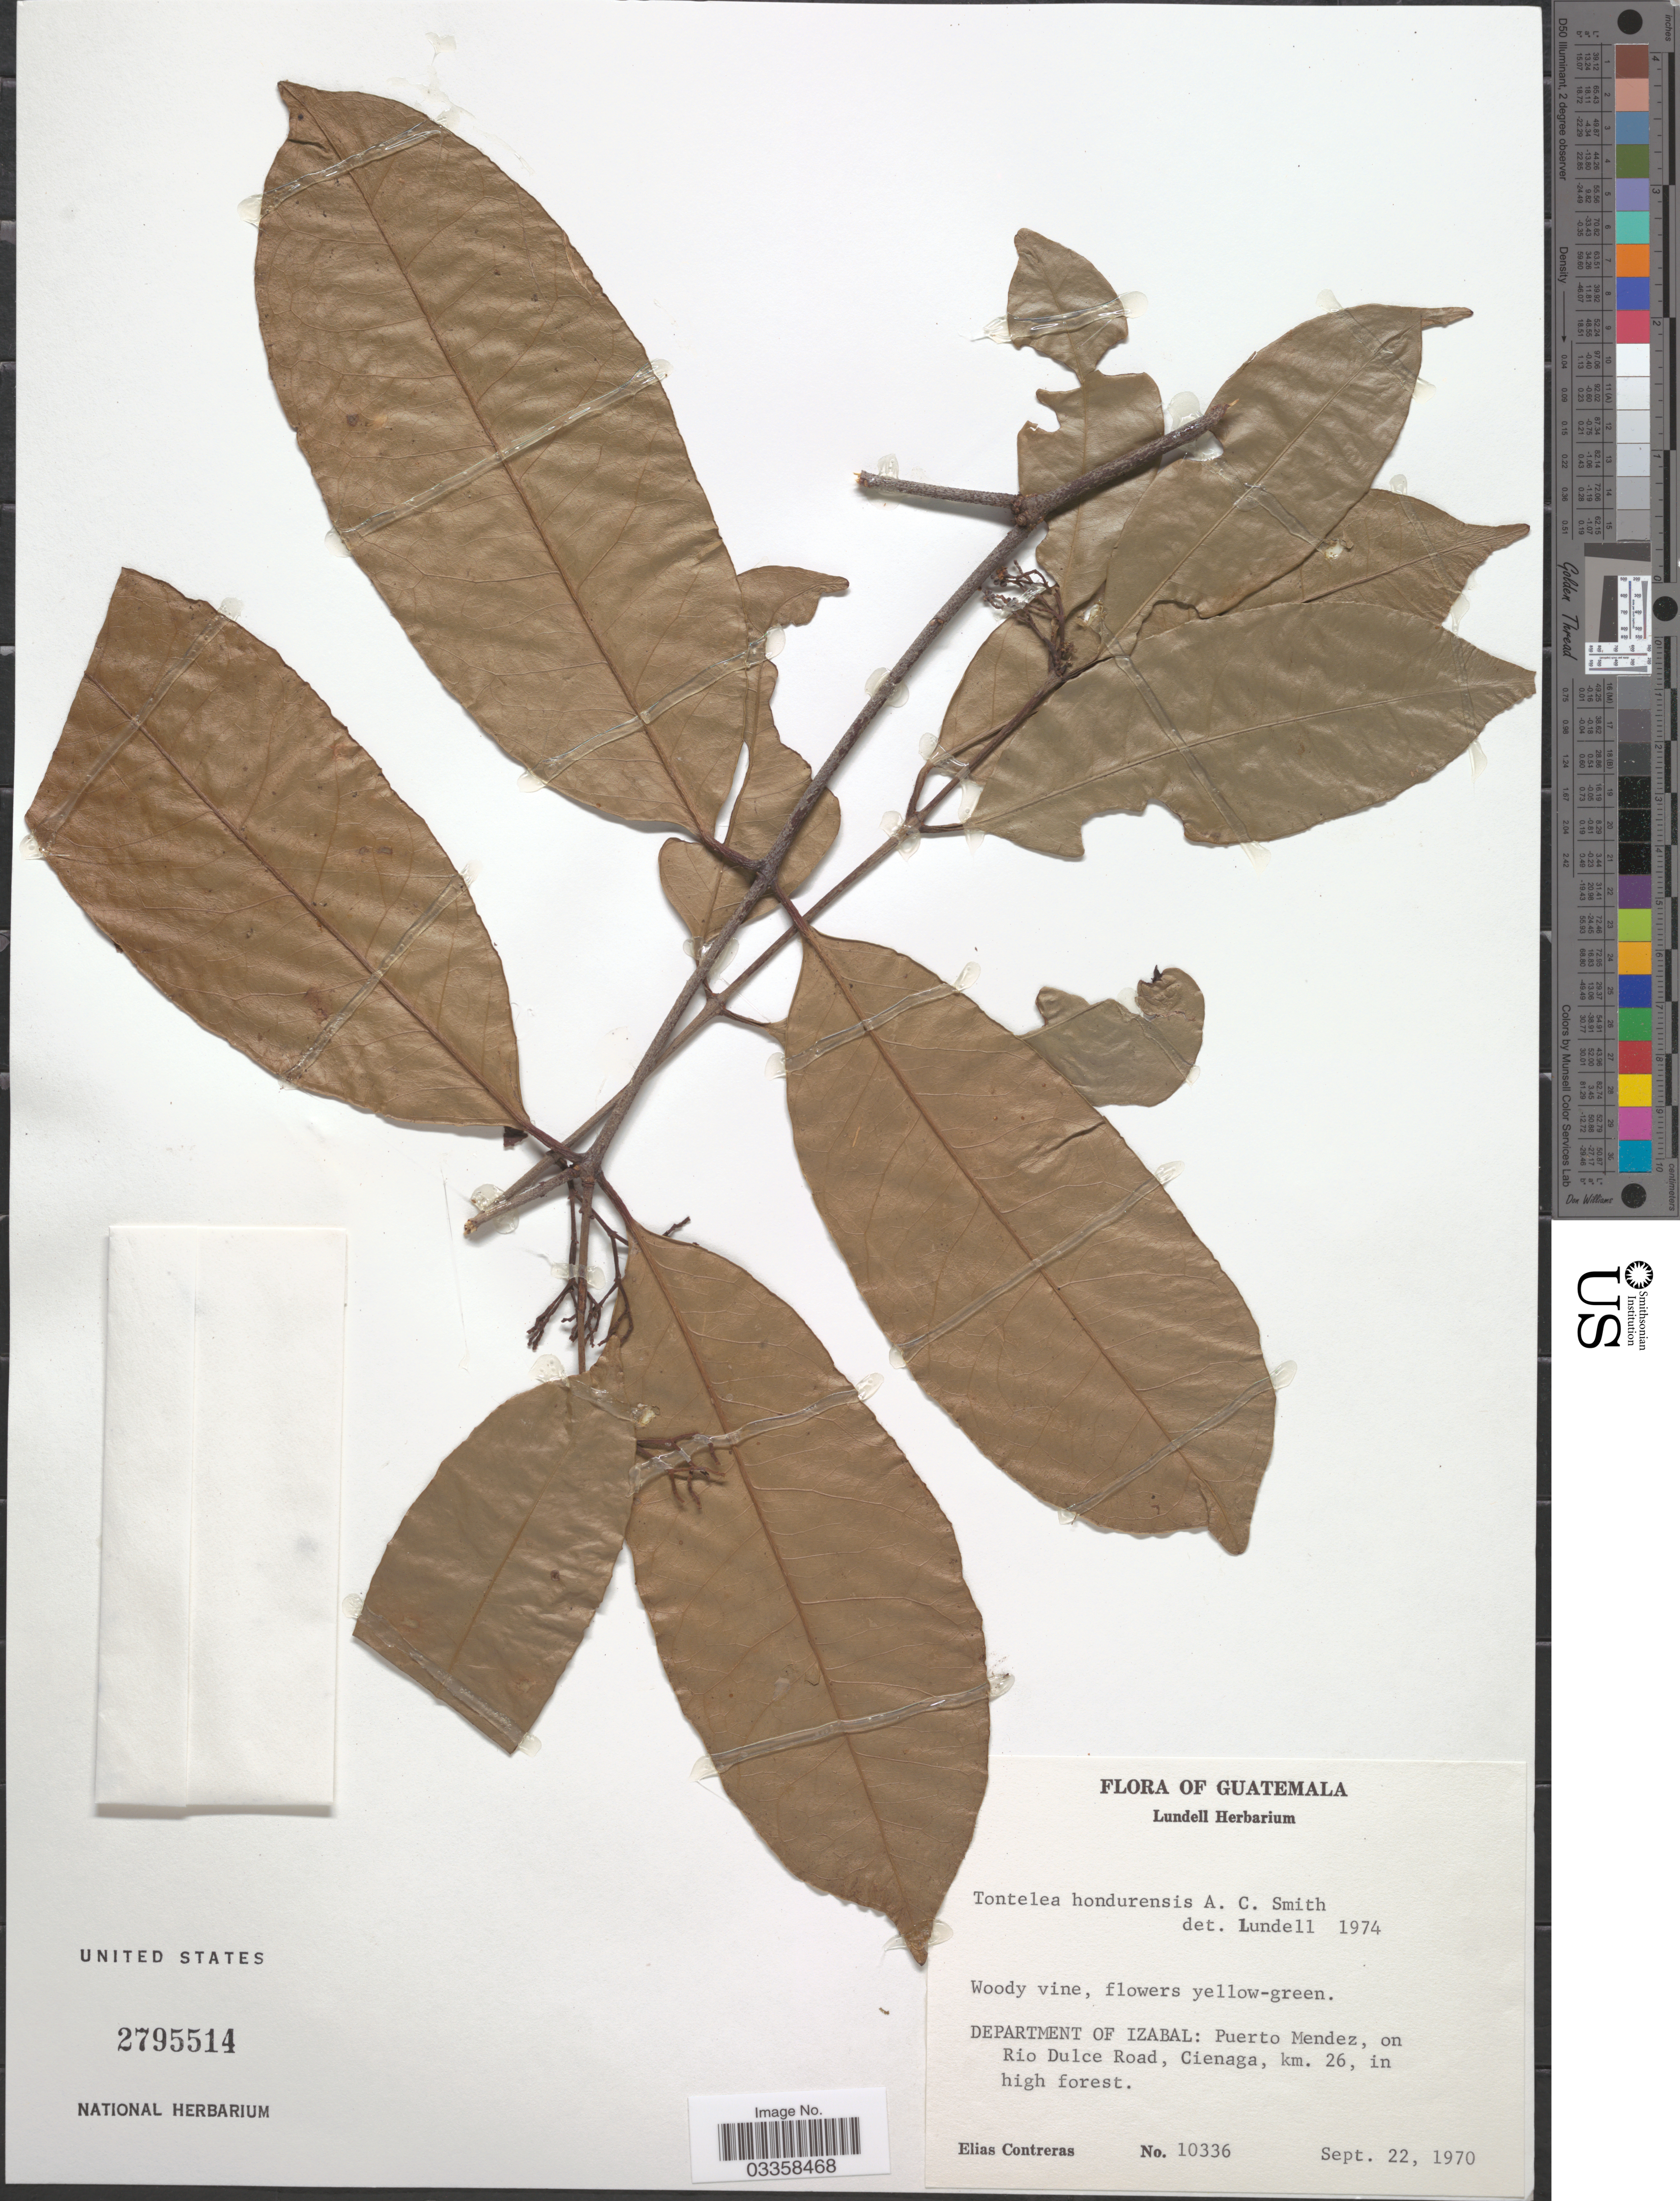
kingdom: Plantae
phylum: Tracheophyta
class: Magnoliopsida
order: Celastrales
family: Celastraceae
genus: Tontelea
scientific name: Tontelea hondurensis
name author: A.C. Sm.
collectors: E. Contreras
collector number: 10336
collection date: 1970-09-22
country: Guatemala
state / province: Izabal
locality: Department of Izabal: Puerto Mendez, on Rio Dulce Road, Cienaga, km. 26.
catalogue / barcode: US 2795514